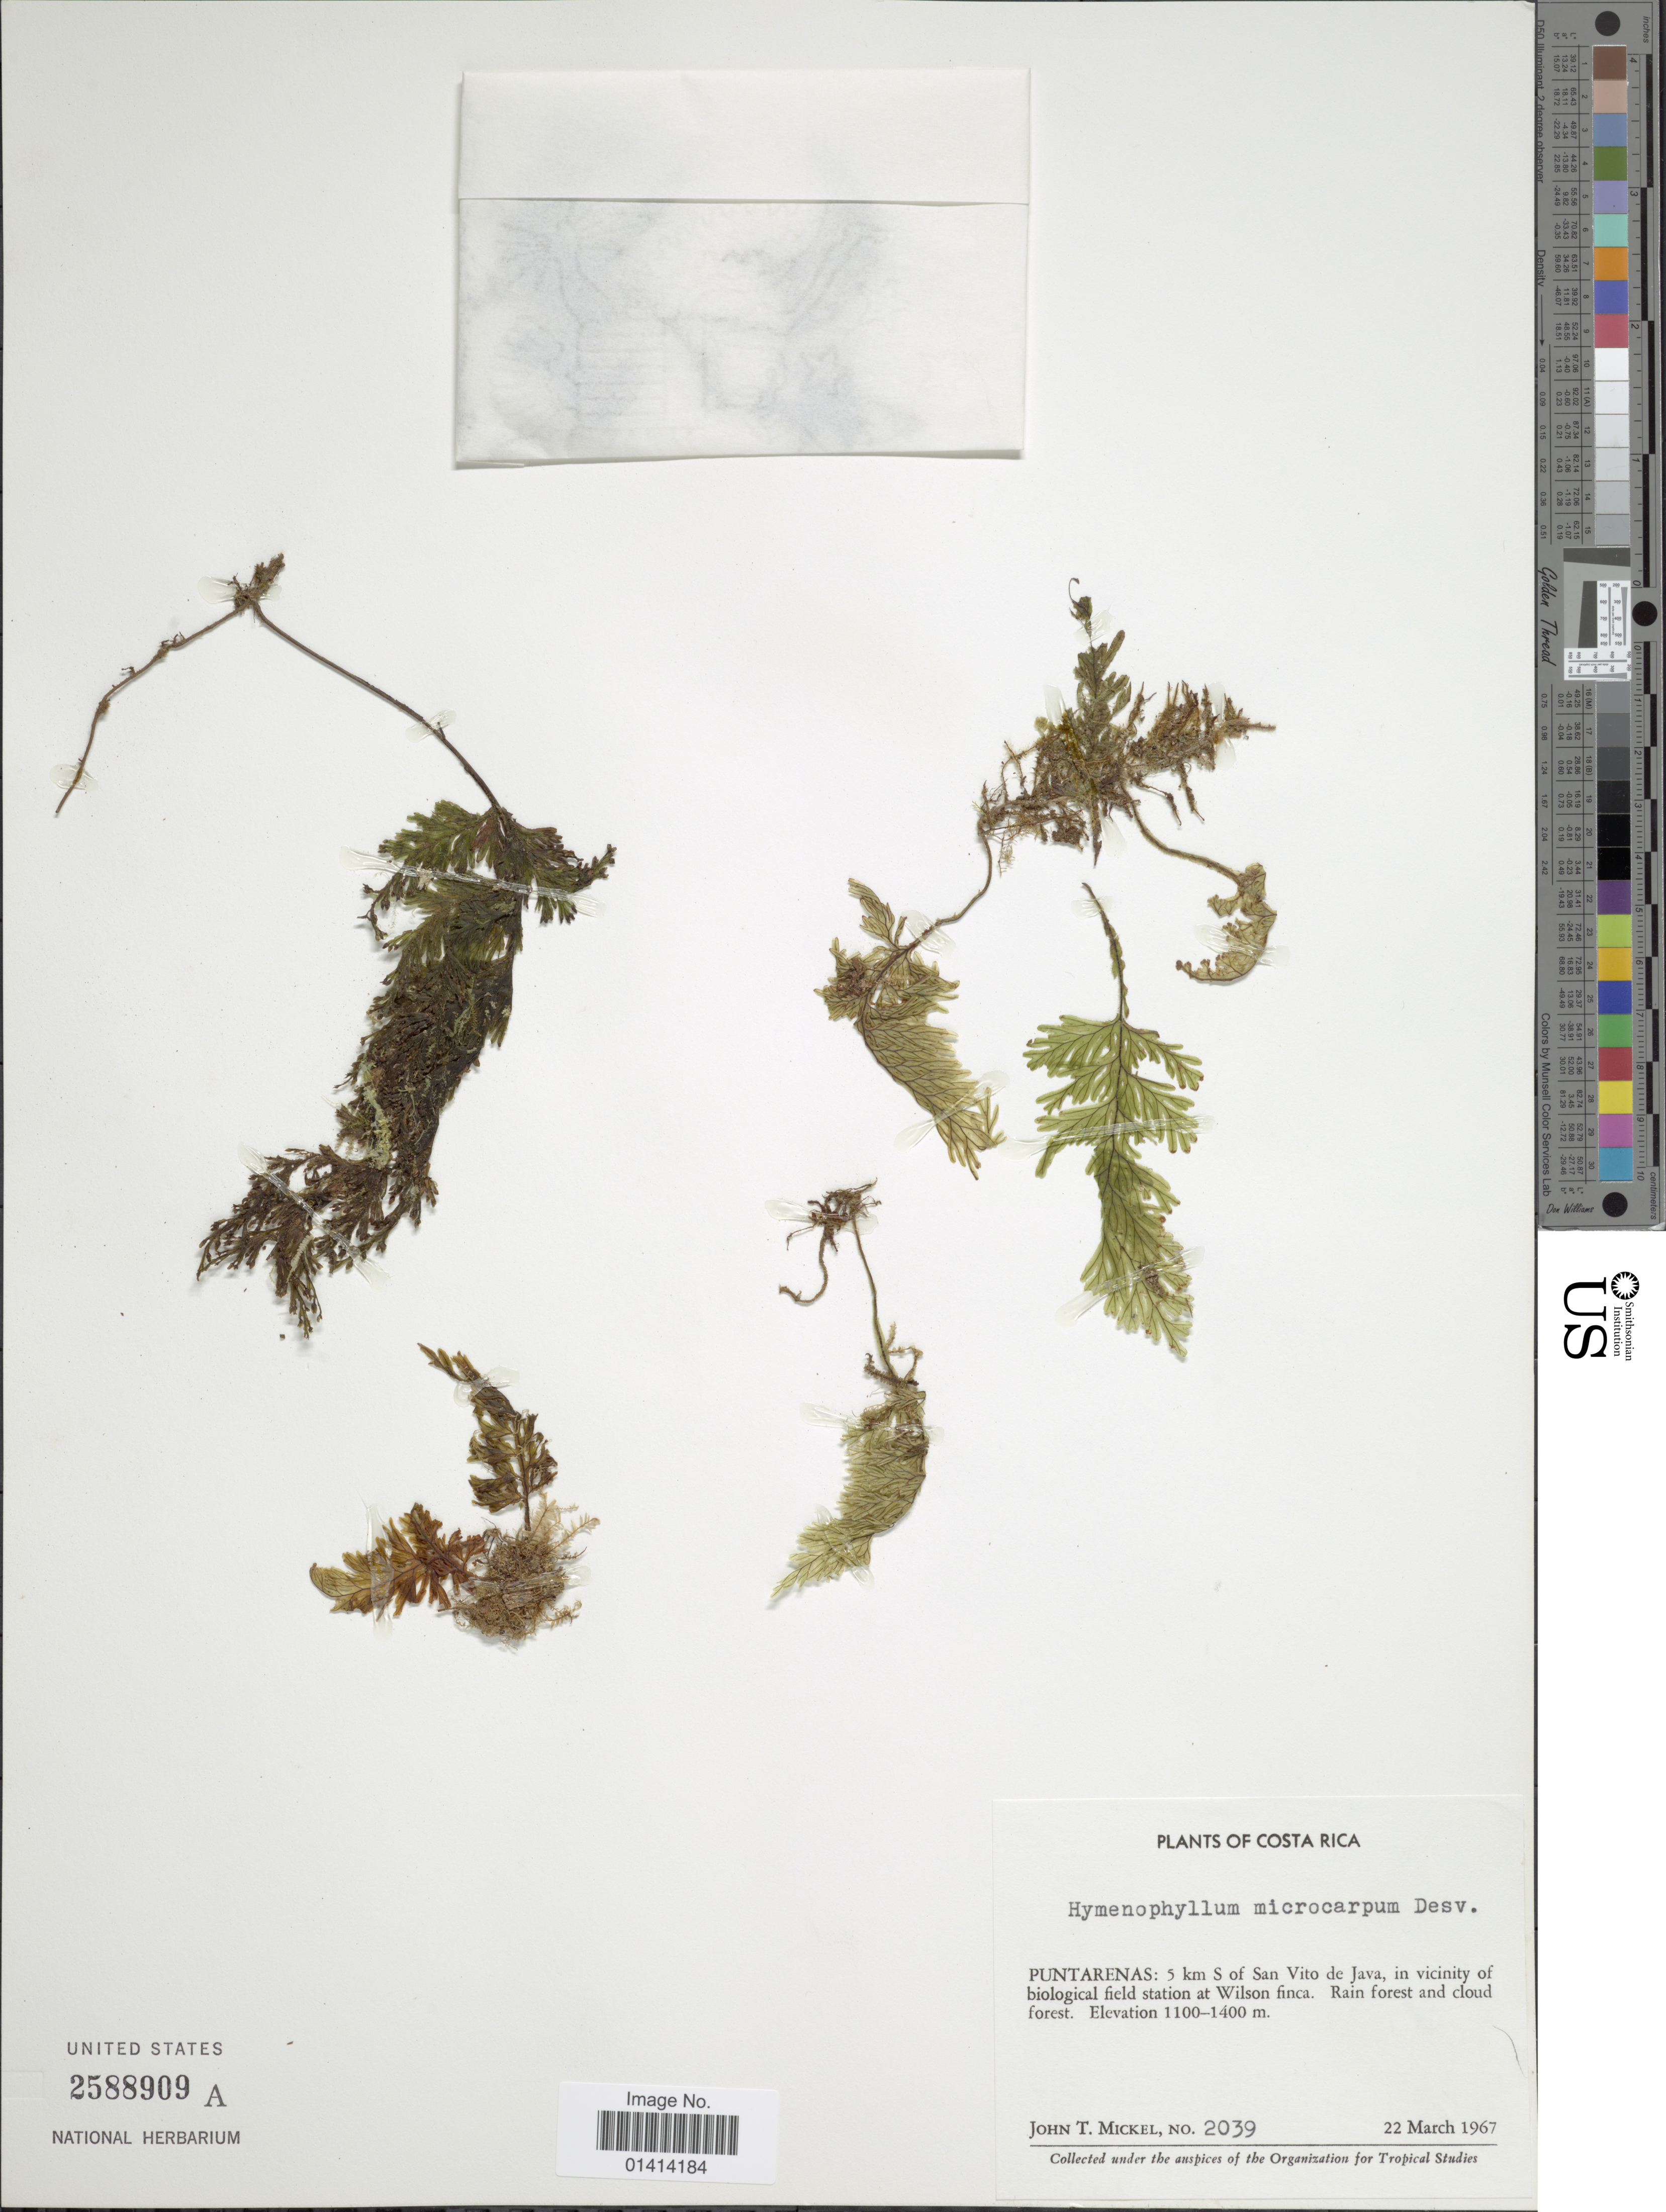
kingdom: Plantae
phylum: Tracheophyta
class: Polypodiopsida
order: Hymenophyllales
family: Hymenophyllaceae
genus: Hymenophyllum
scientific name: Hymenophyllum microcarpum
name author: (Desv.) Lellinger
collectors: J. T. Mickel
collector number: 2039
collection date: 1967-03-22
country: Costa Rica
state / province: Puntarenas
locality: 5 km S of San Vito de Java, in vicinity of biological field station at Wilson finca.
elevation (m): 1100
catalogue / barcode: US 2588909A